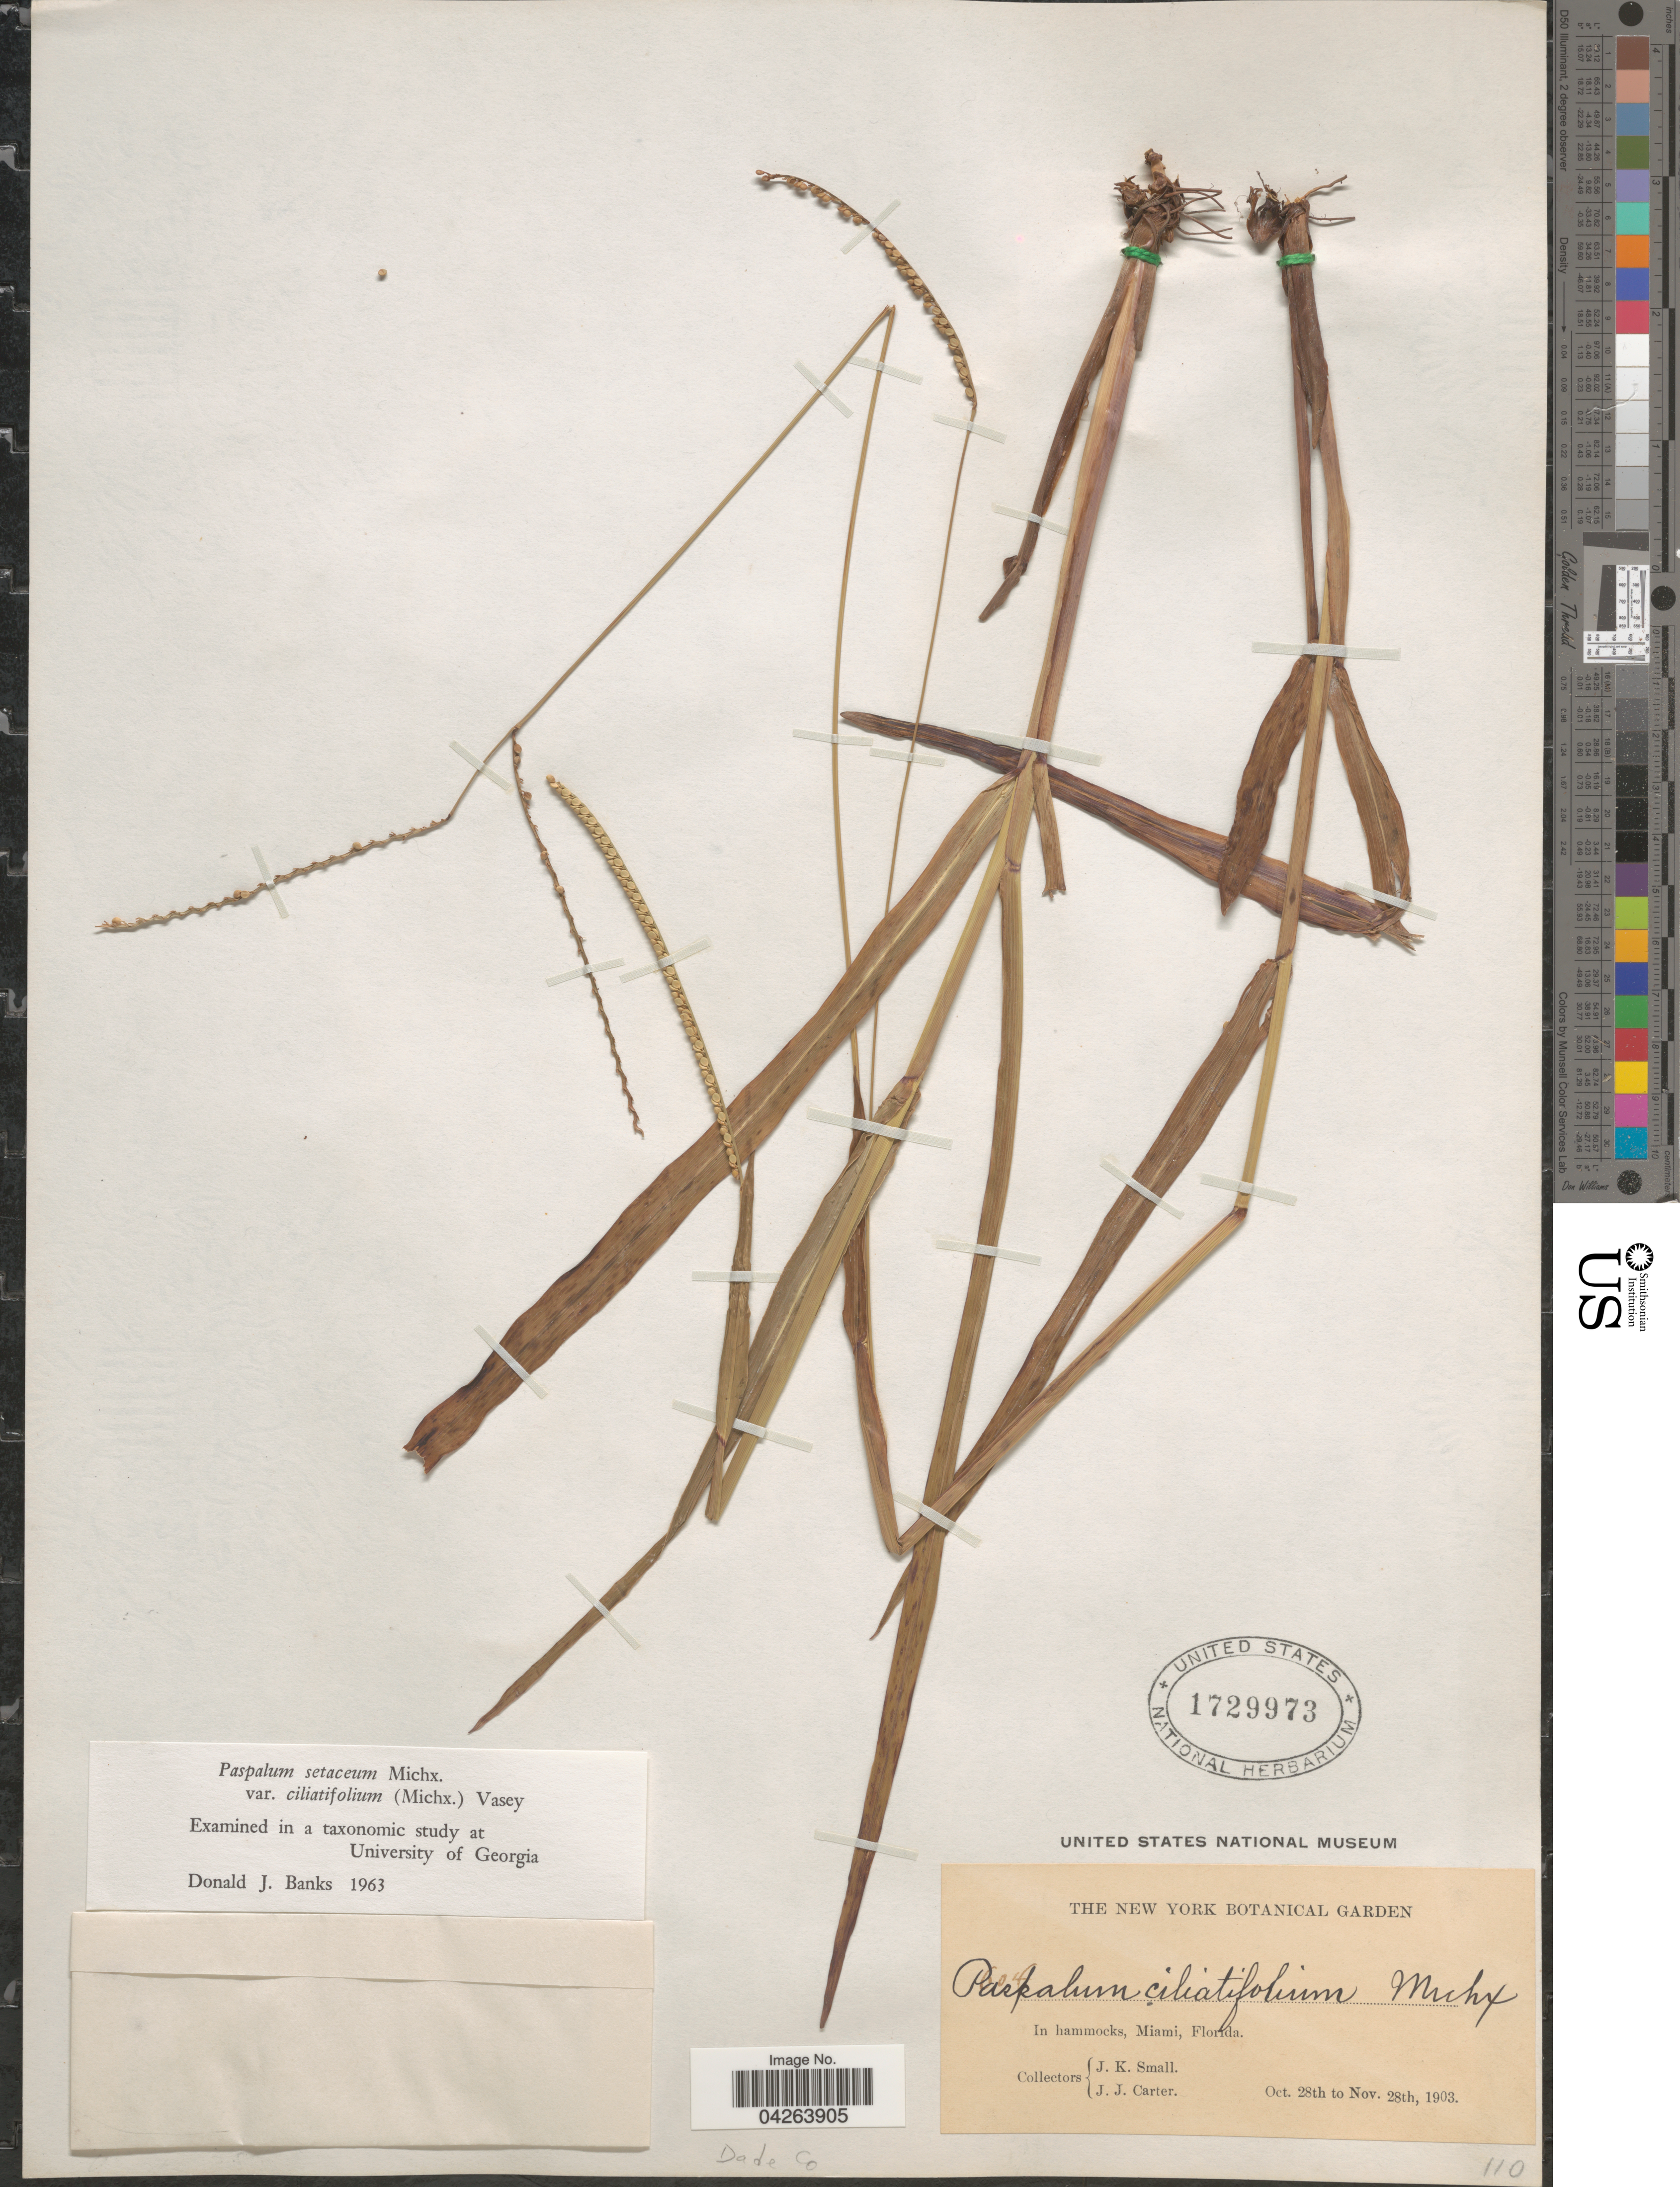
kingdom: Plantae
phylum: Tracheophyta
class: Liliopsida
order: Poales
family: Poaceae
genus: Paspalum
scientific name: Paspalum setaceum var. ciliatifolium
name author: (Michx.) Vasey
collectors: J. K. Small & J. Carter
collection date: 1903-10-28/1903-11-28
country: United States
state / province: Florida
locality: In hammocks, Miami. Dade Co.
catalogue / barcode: US 1729973